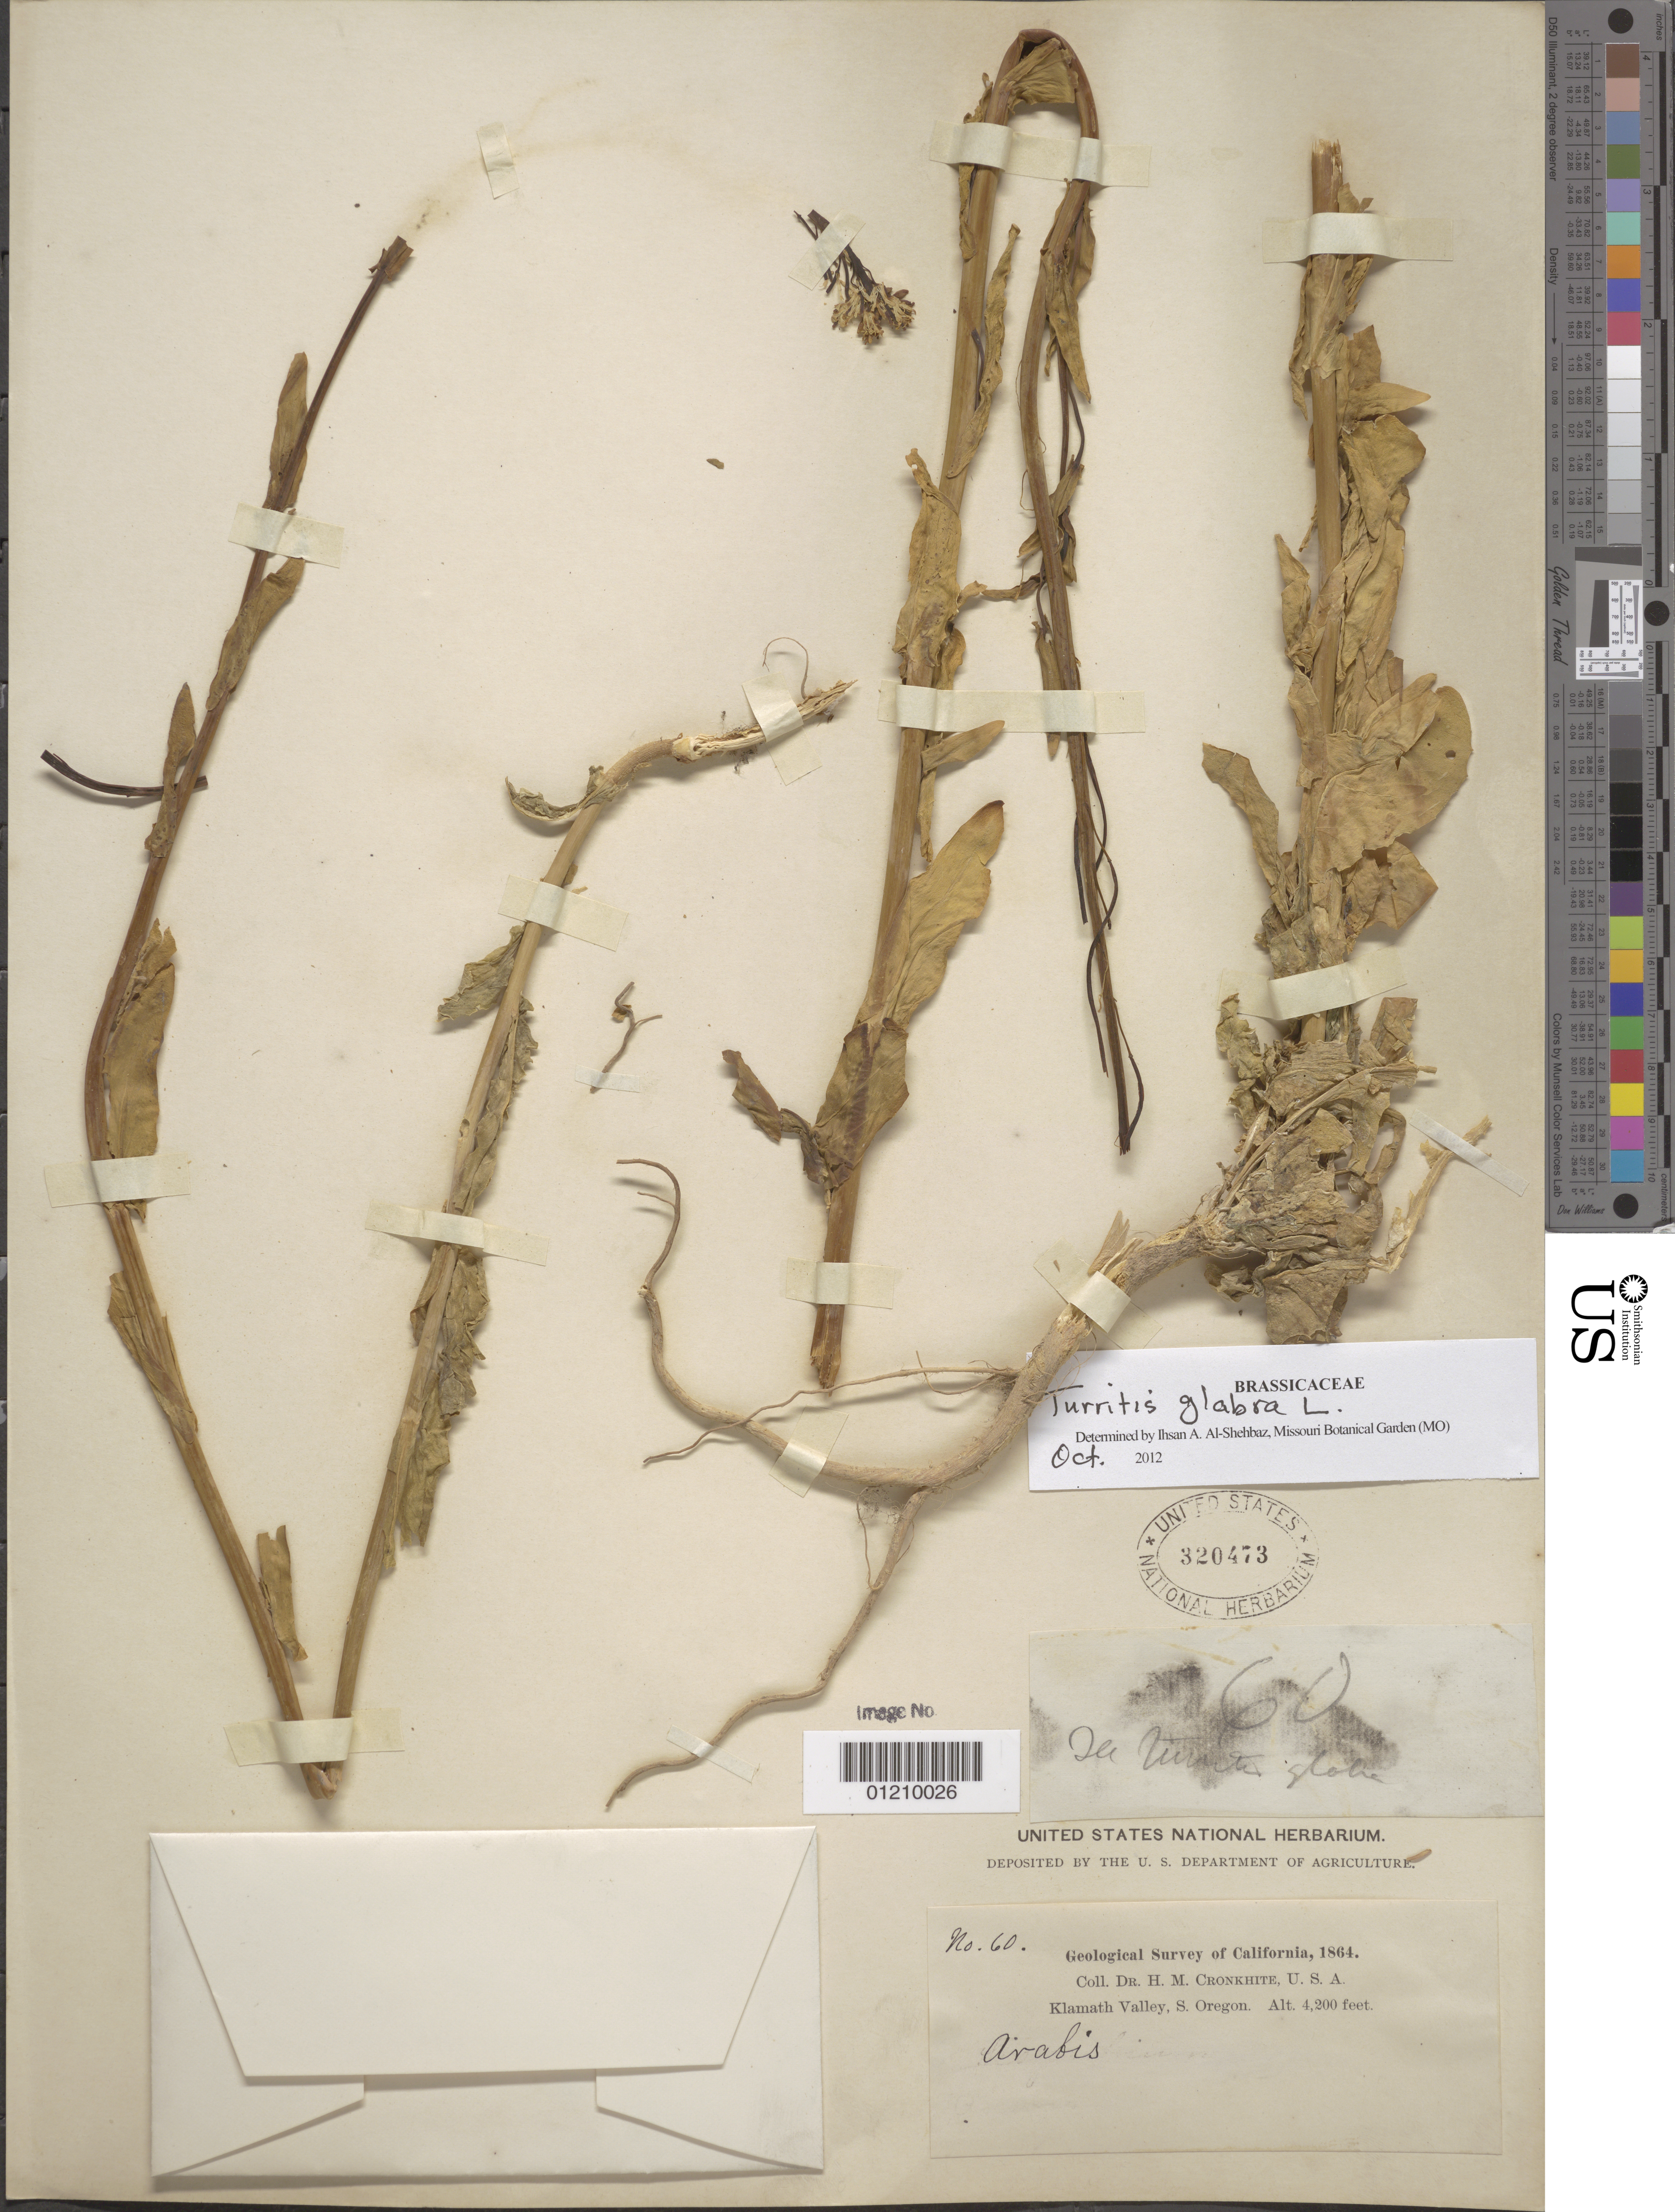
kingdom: Plantae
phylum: Tracheophyta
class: Magnoliopsida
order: Brassicales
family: Brassicaceae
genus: Turritis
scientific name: Turritis glabra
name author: L.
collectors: H. M. Cronkhite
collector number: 60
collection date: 1864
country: United States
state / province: Oregon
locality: Klamath Valley, S. Oregon.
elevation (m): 1280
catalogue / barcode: US 320473